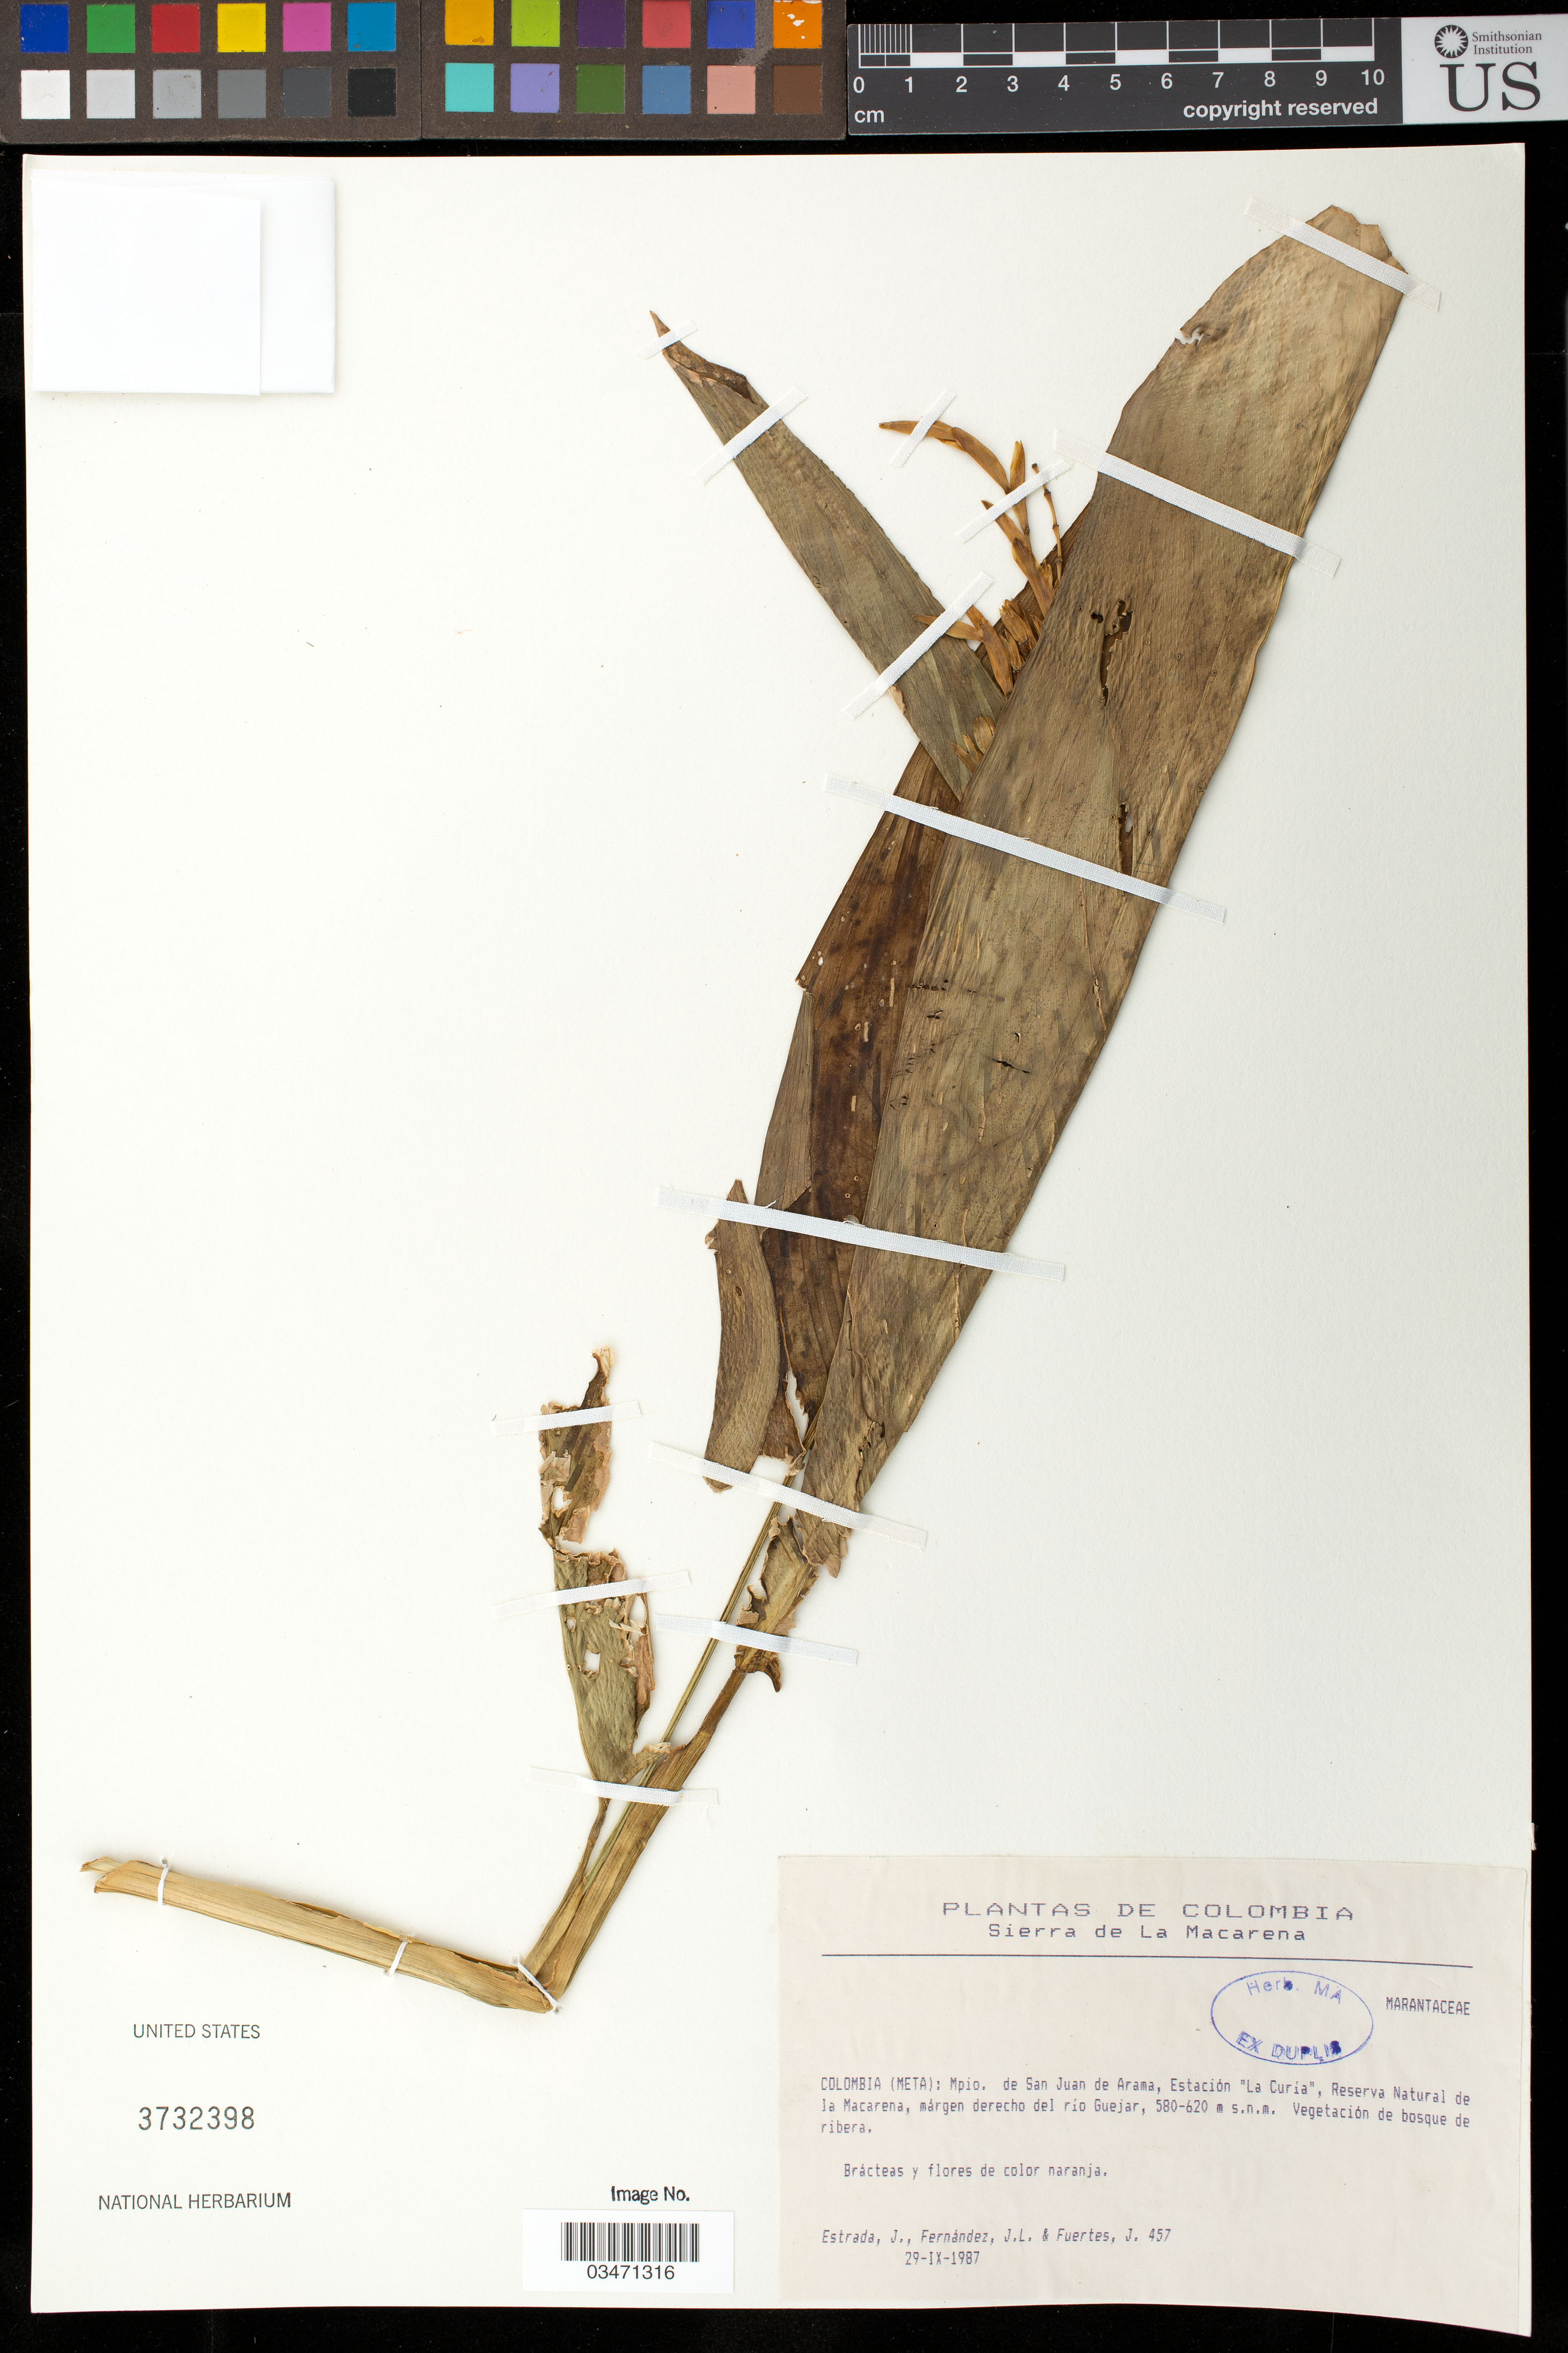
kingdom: Plantae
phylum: Tracheophyta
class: Liliopsida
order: Zingiberales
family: Marantaceae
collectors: J. Estrada, J. Fernandez & J. Fuertes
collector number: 457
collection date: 1987-09-29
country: Colombia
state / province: Metá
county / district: San Juan de Arama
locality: Estacion "La Curia", Reserva Natural de la Macarena, Margen derecho del rio Guejar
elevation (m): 580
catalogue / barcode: US 3732398